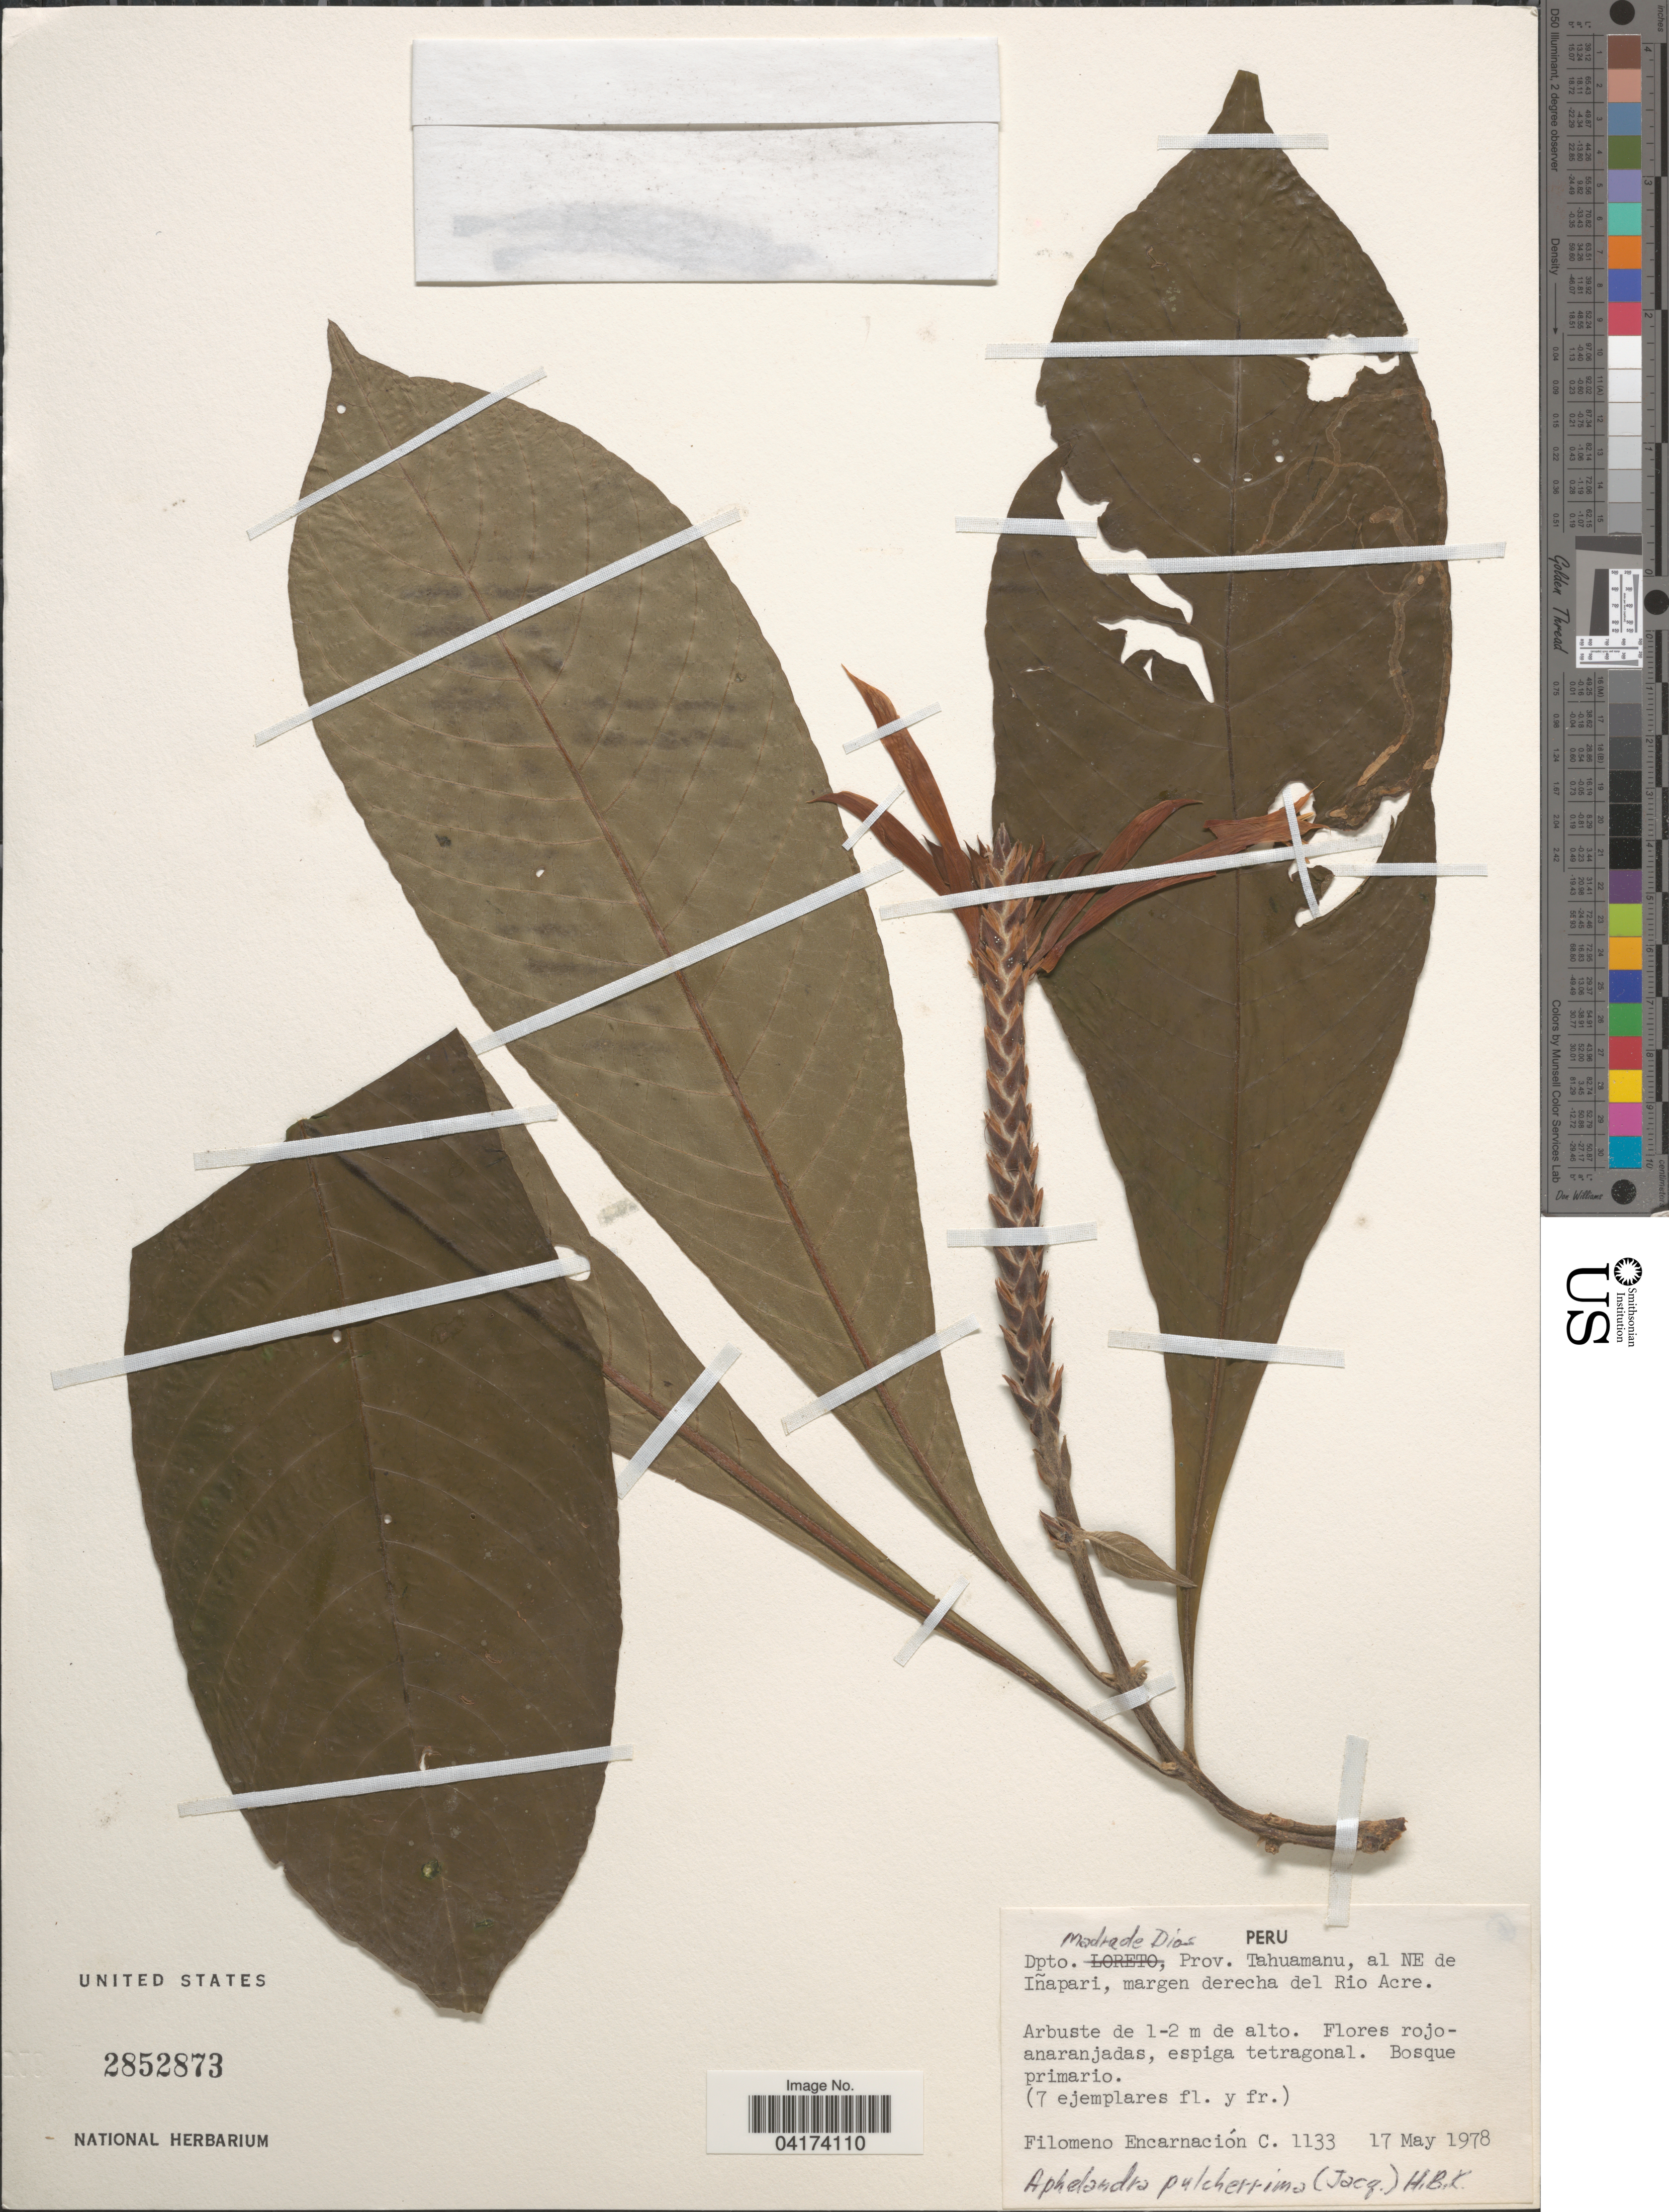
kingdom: Plantae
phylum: Tracheophyta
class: Magnoliopsida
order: Lamiales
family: Acanthaceae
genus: Aphelandra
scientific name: Aphelandra pulcherrima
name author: (Jacq.) Kunth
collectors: F. Encarnación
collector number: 1133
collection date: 1978-05-17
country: Peru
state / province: Madre de Dios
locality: Dpto. Madre de Dios. Tahuamanu, al NE de Iñapari, margen dereche del Rio Acre.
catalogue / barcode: US 2852873